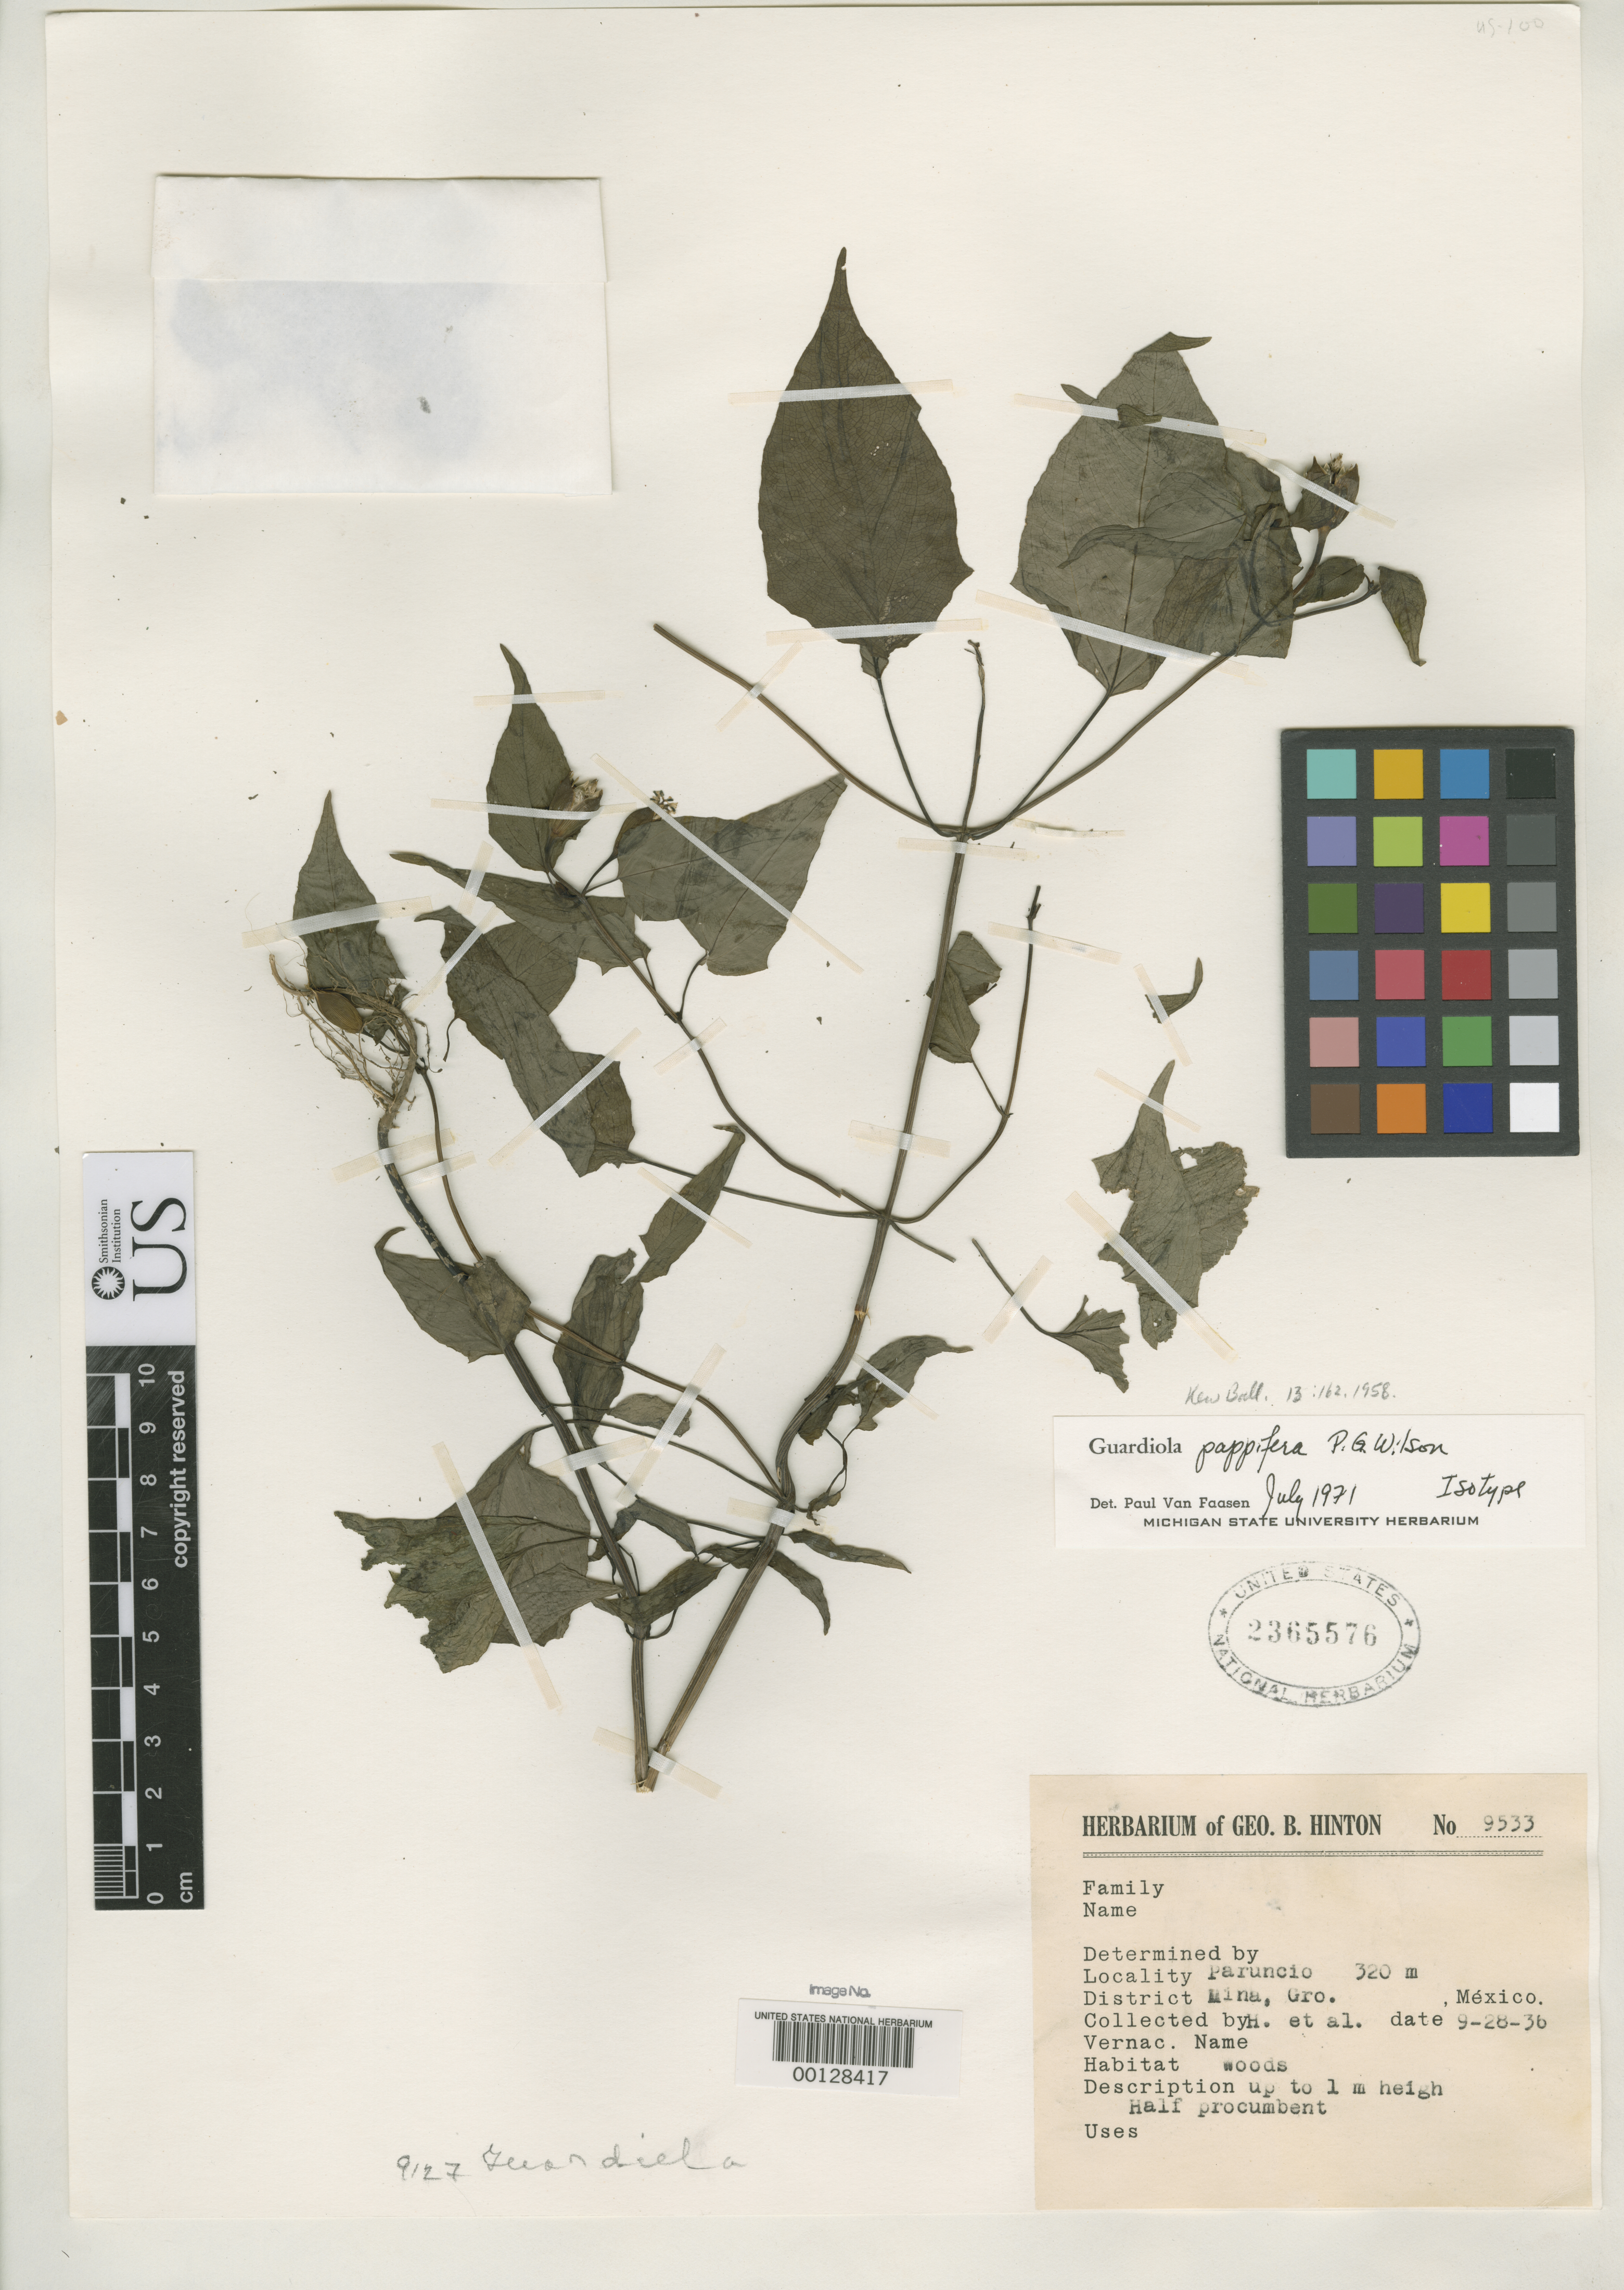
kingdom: Plantae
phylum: Tracheophyta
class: Magnoliopsida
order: Asterales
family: Asteraceae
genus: Guardiola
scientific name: Guardiola pappifera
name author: Paul G. Wilson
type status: Isotype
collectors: G. B. Hinton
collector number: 9533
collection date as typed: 28 Sep 1936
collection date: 1936-09-28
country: Mexico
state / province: Guerrero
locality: Mina, Paruncio.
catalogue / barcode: US 2365576